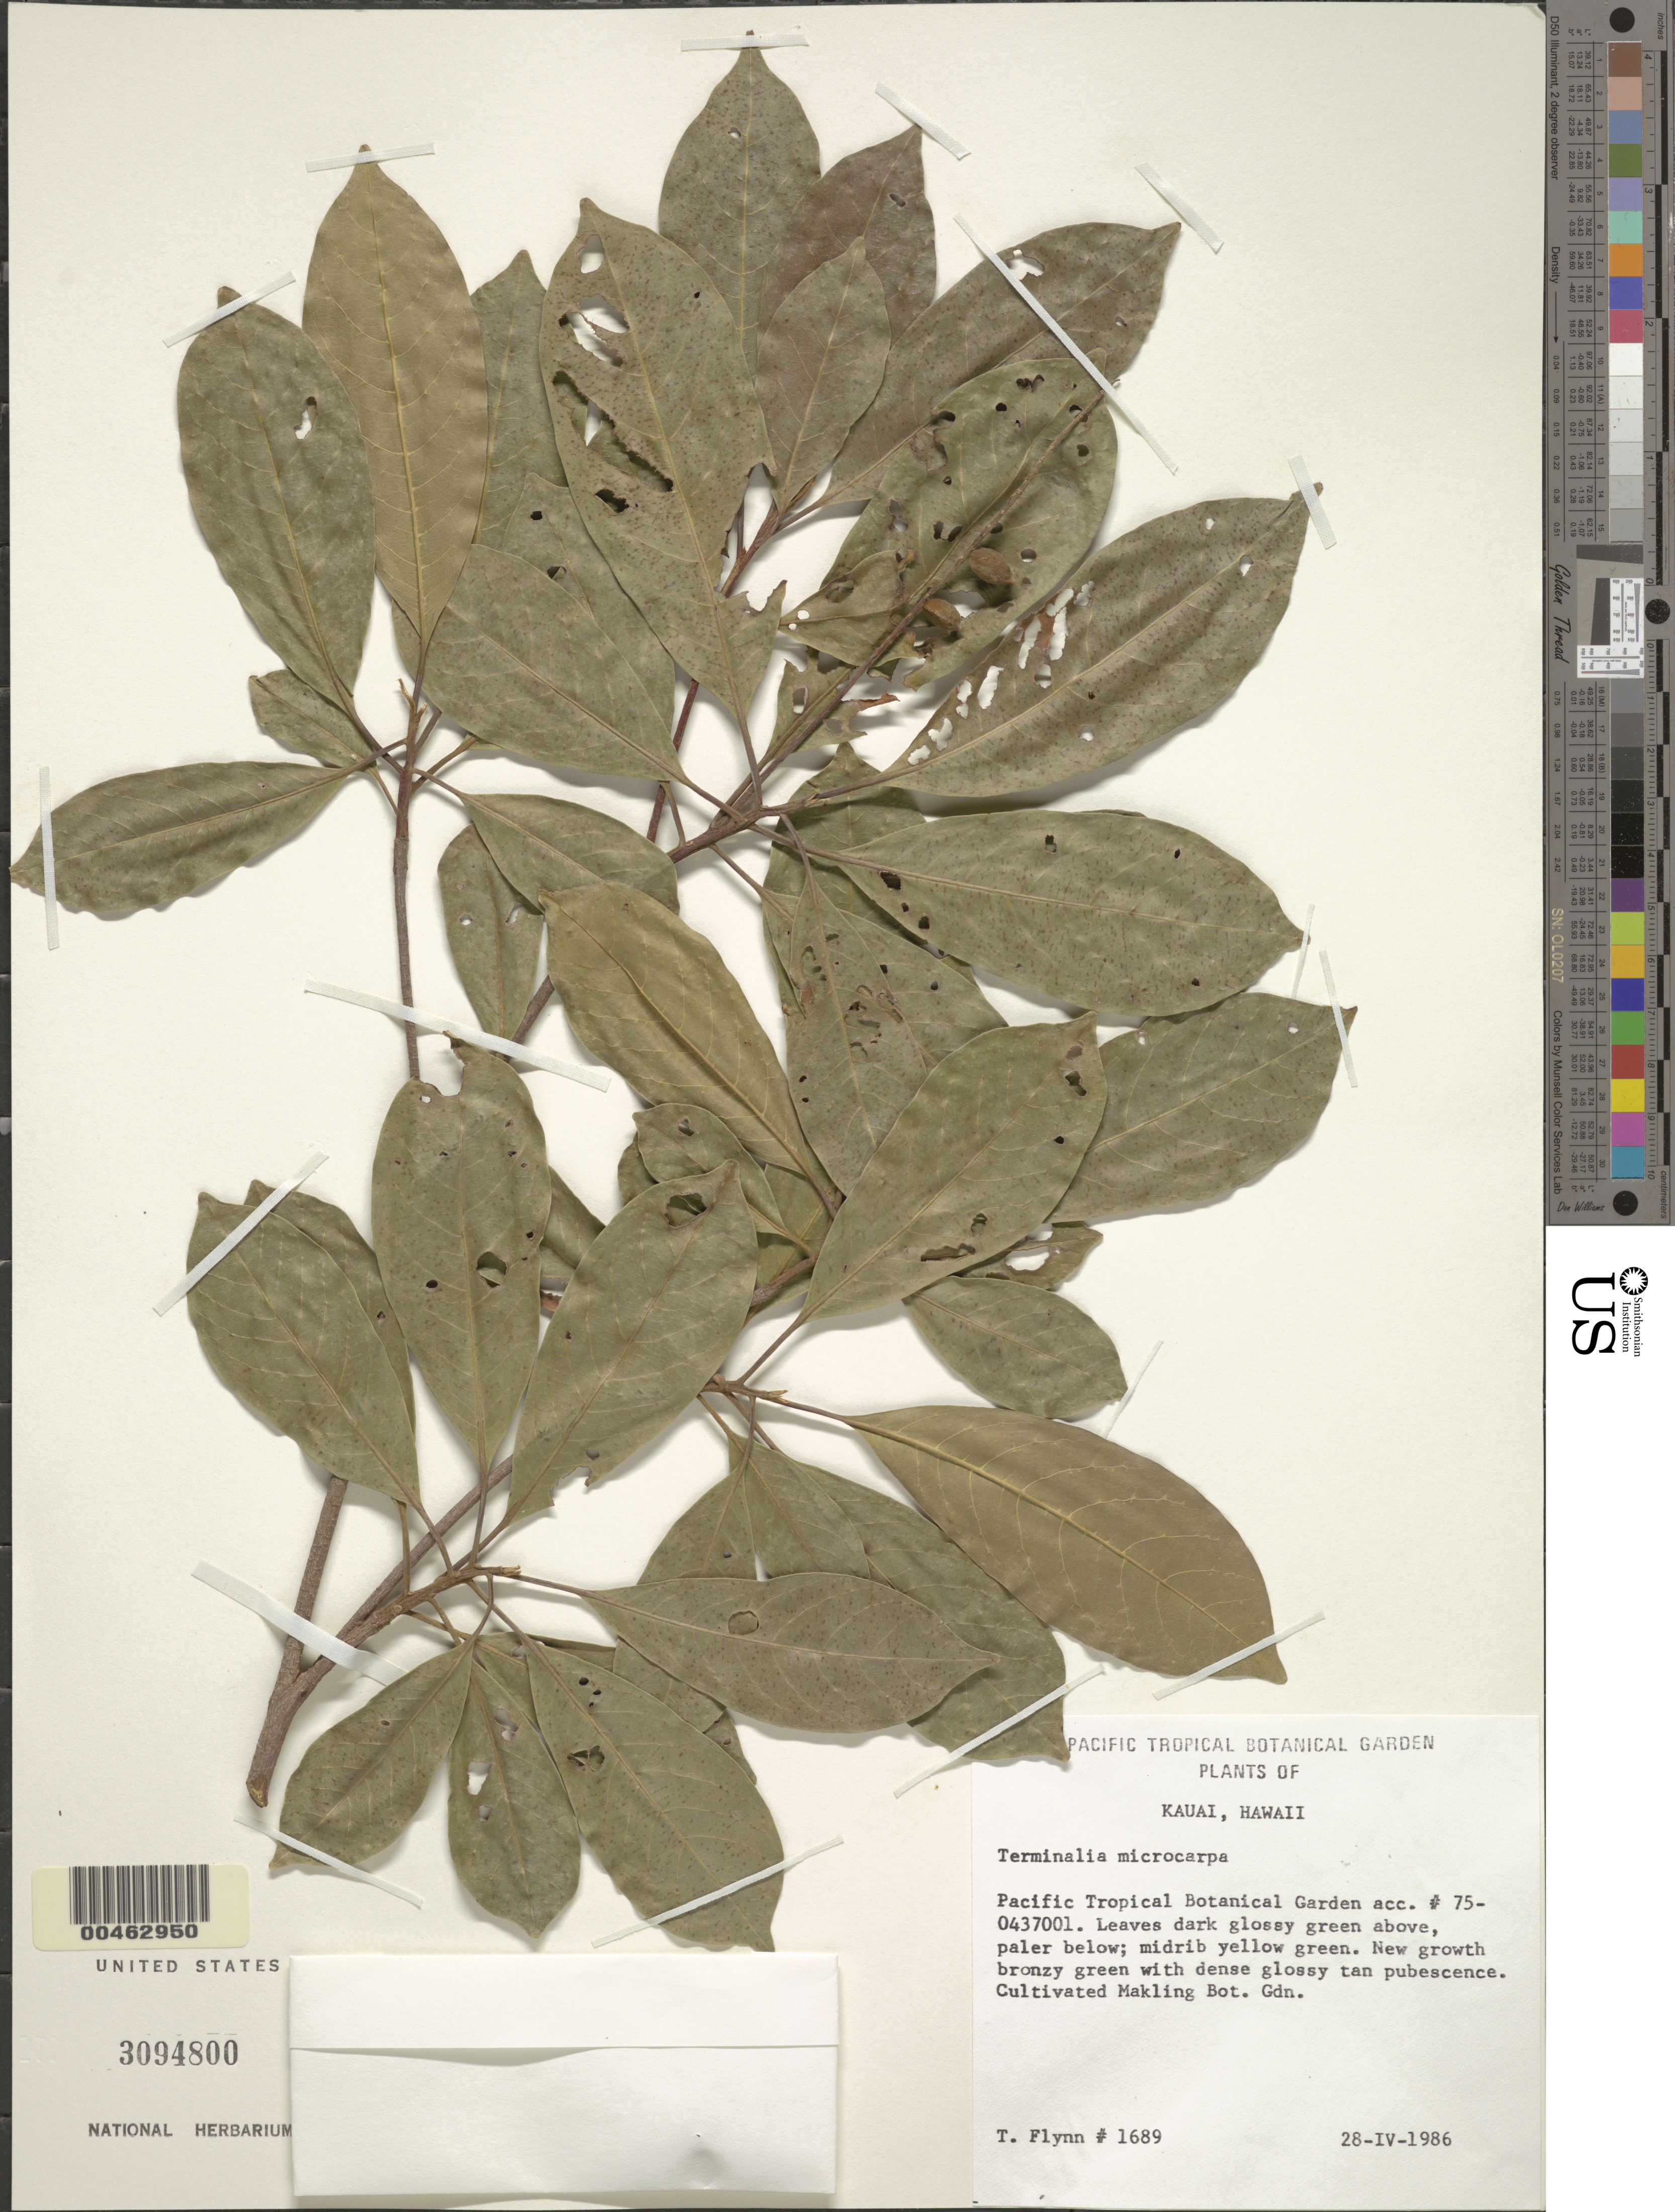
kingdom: Plantae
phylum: Tracheophyta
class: Magnoliopsida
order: Myrtales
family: Combretaceae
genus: Terminalia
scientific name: Terminalia microcarpa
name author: Decne.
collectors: T. W. Flynn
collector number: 1689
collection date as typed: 28 Apr 1986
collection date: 1986-04-28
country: United States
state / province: Hawaii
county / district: Kauai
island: Kaua'i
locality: Makling Tropical Botanical Garden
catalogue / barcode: US 3094800